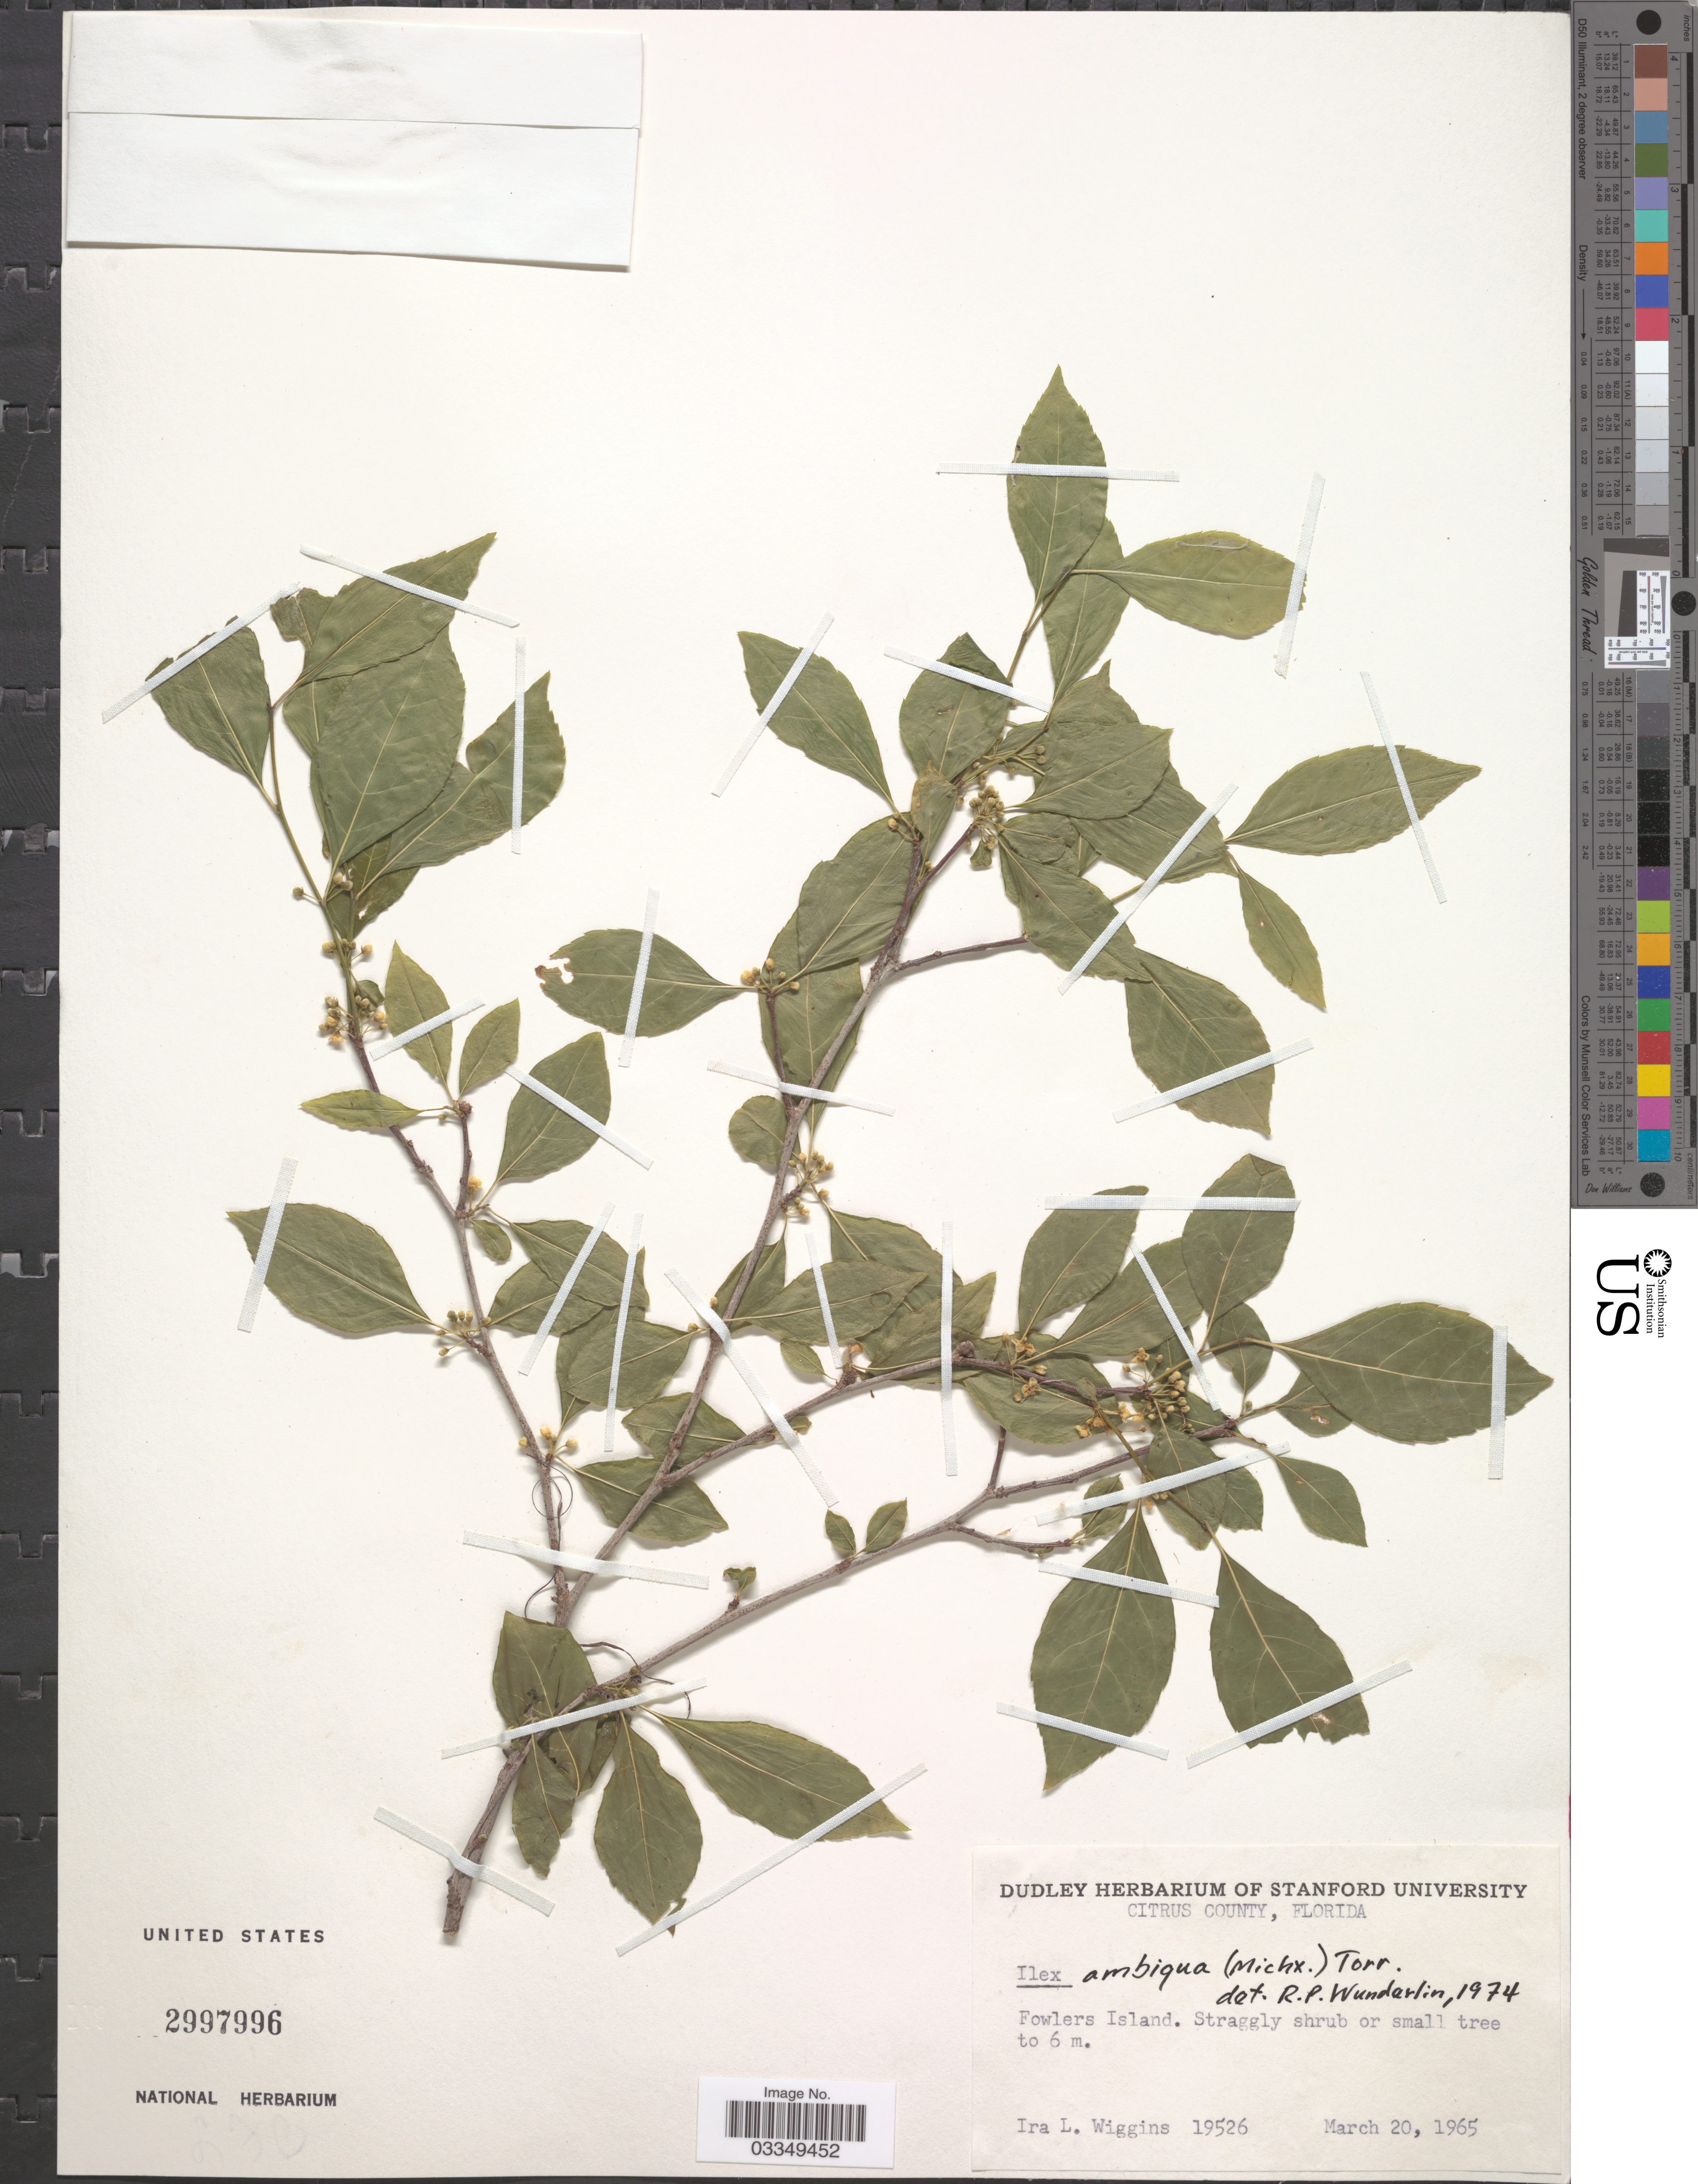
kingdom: Plantae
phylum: Tracheophyta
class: Magnoliopsida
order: Aquifoliales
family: Aquifoliaceae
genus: Ilex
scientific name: Ilex ambigua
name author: Chapm.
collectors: I. L. Wiggins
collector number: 19526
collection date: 1965-03-20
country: United States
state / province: Florida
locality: Citrus County, Fowlers Island.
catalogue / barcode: US 2997996